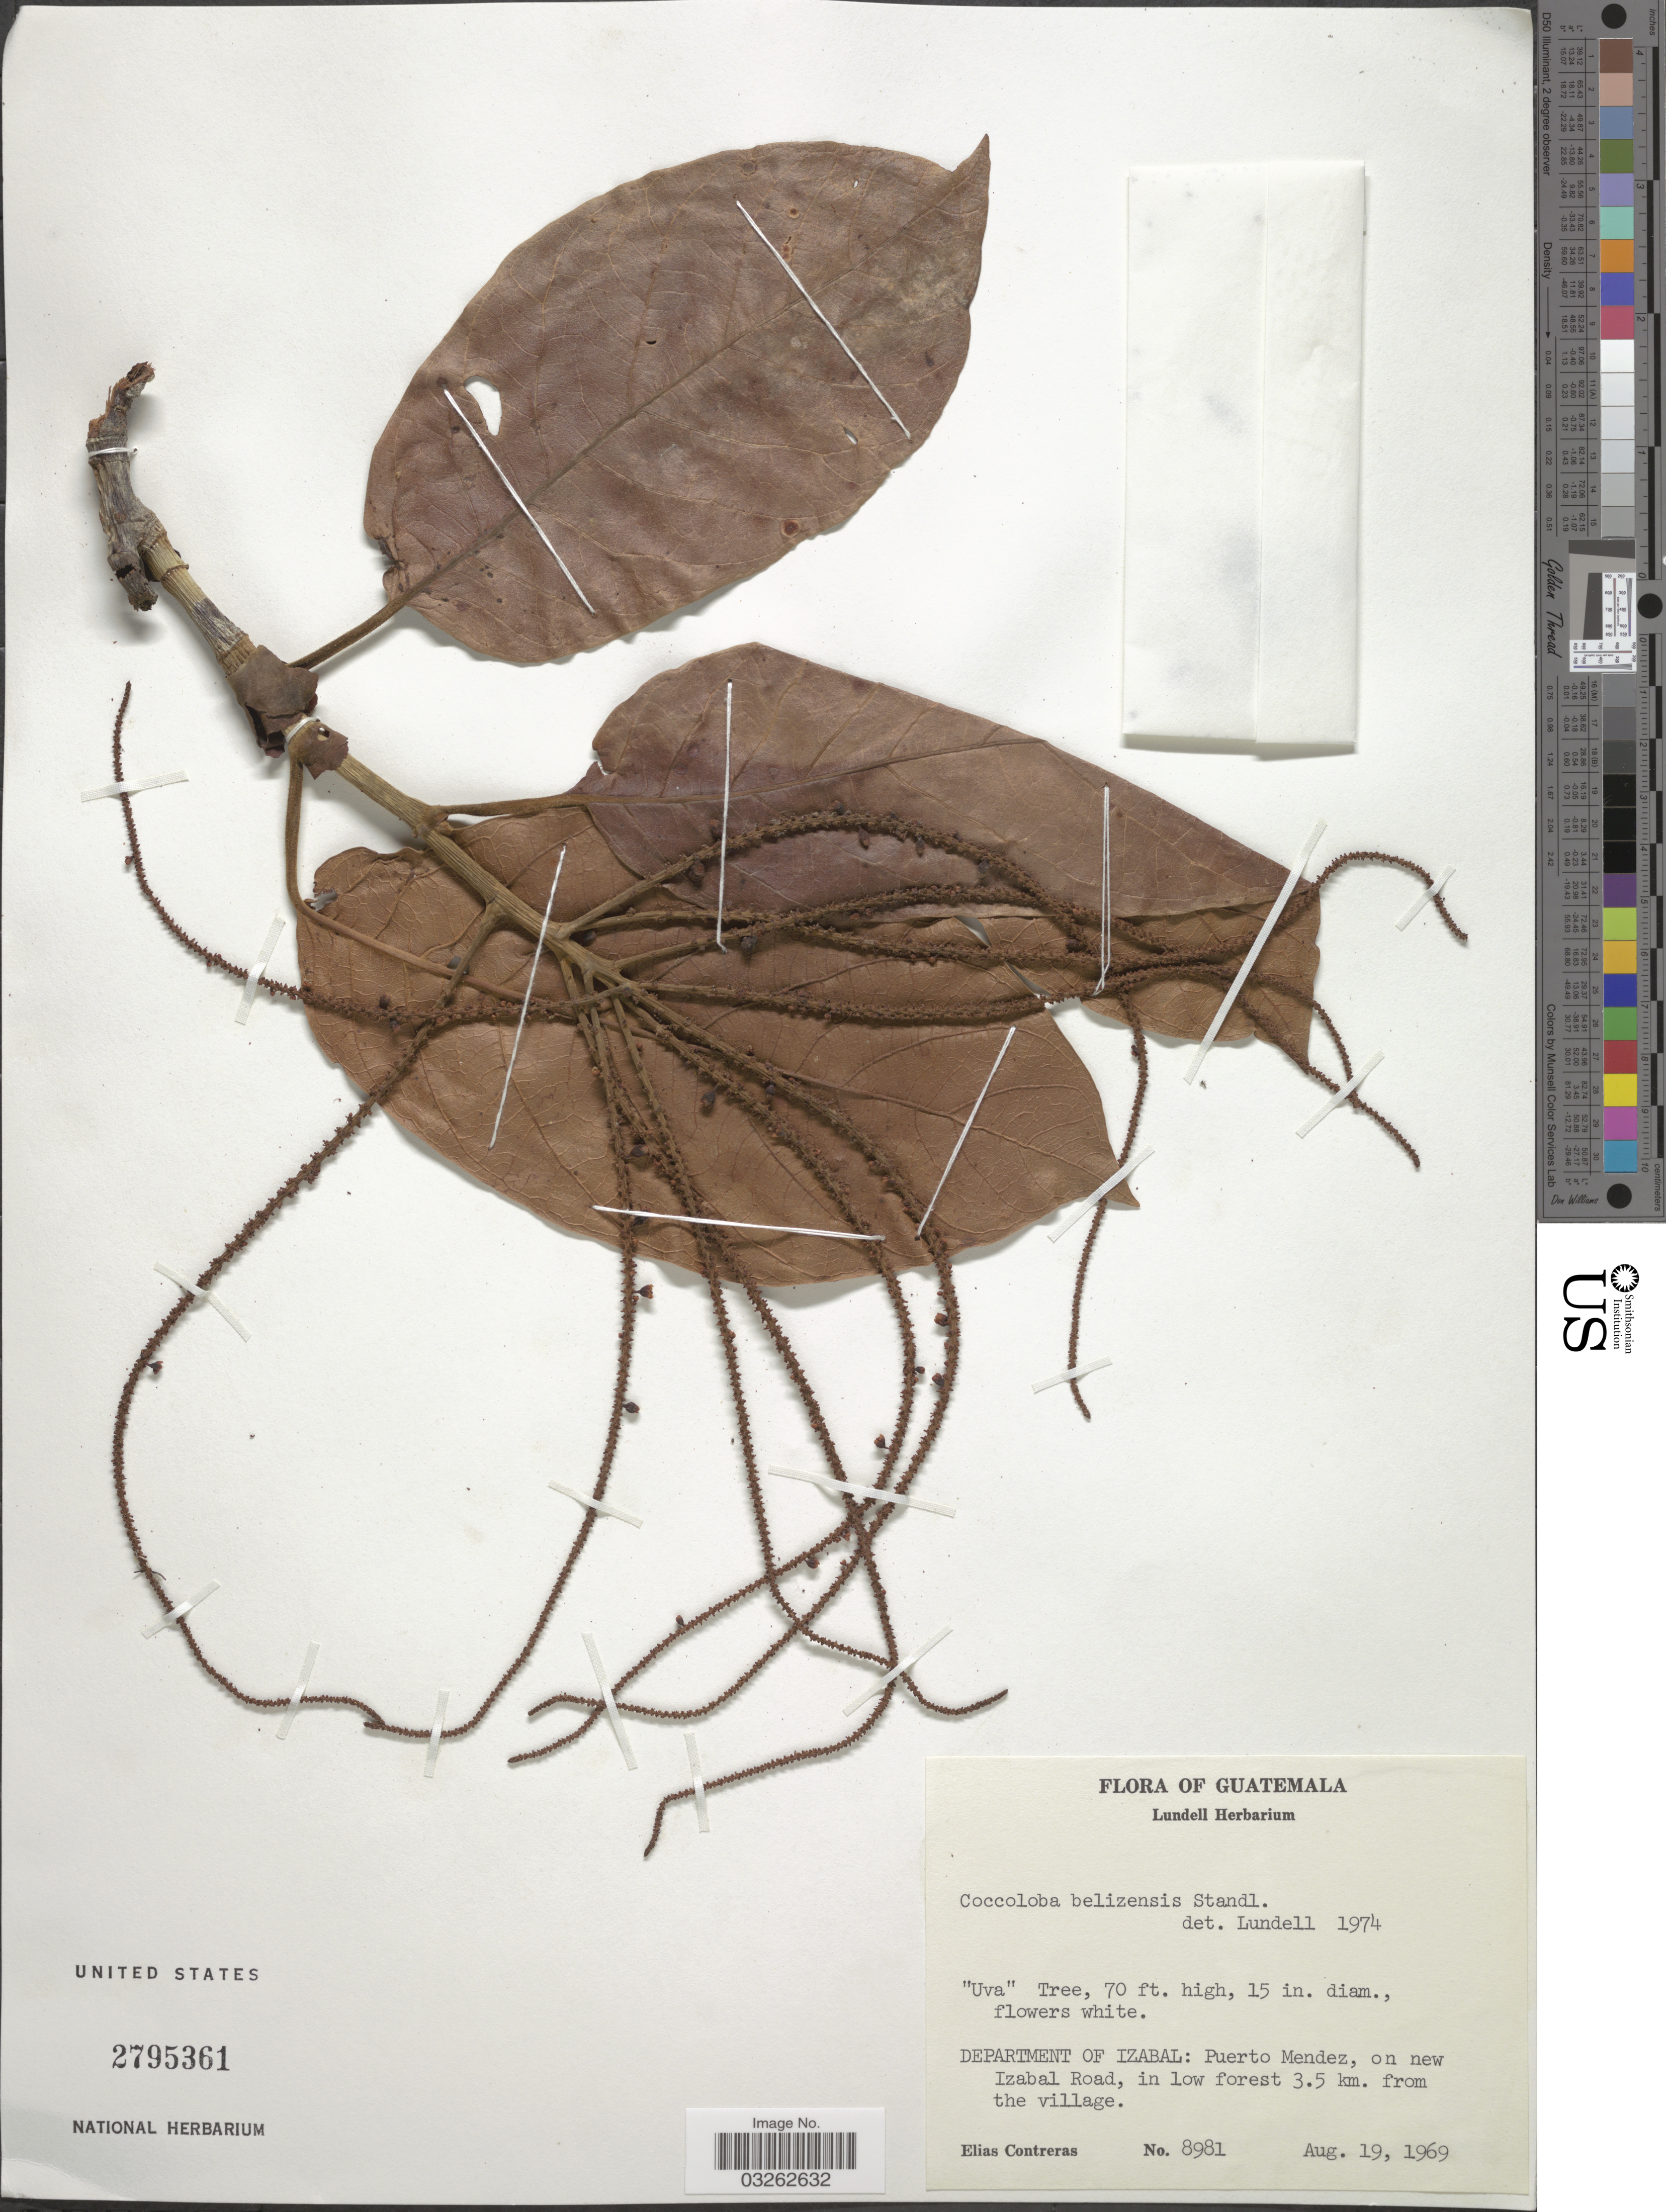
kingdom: Plantae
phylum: Tracheophyta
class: Magnoliopsida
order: Caryophyllales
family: Polygonaceae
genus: Coccoloba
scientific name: Coccoloba belizensis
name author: Standl.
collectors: E. Contreras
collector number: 8981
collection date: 1969-08-19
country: Guatemala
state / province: Izabal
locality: Department of Izabal: Puerto Mendez, on new Izabal Road, in low forest 3.5 km. from the village.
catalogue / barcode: US 2795361